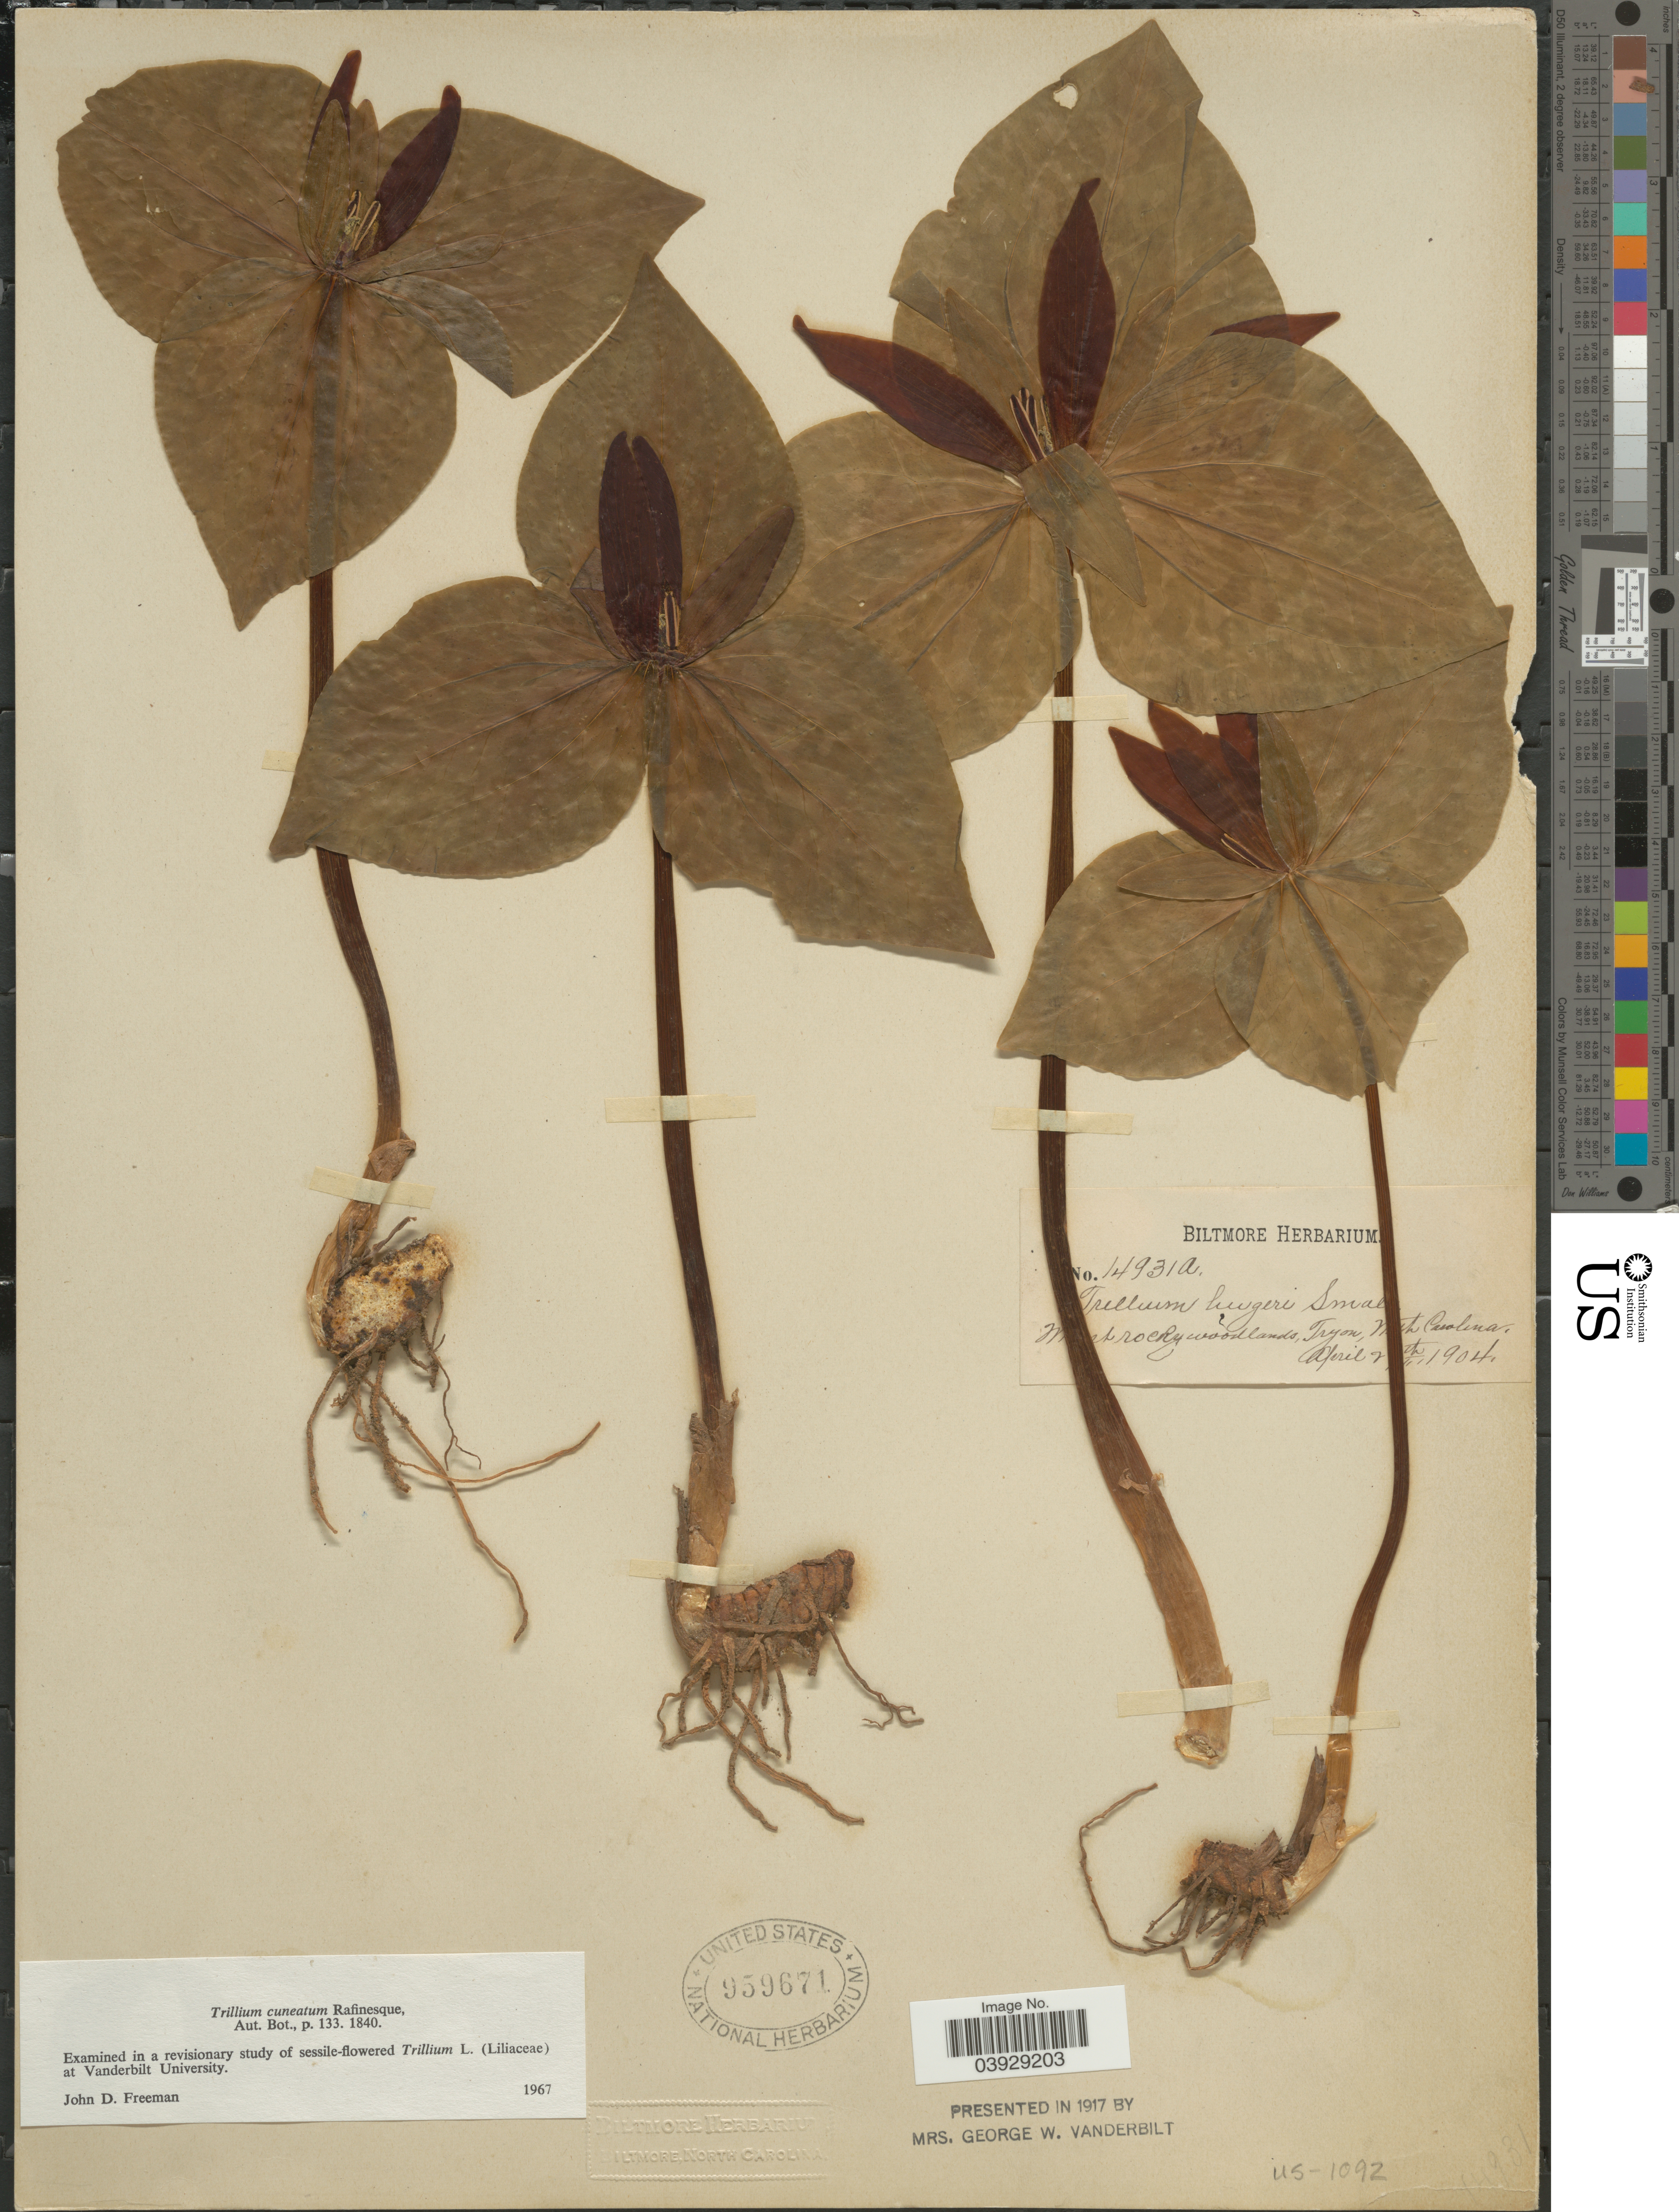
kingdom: Plantae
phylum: Tracheophyta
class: Liliopsida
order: Liliales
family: Melanthiaceae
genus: Trillium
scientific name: Trillium cuneatum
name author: Raf.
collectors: ex herb. Biltmore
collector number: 14931a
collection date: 1904-04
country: United States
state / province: North Carolina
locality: Tryon.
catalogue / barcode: US 959671